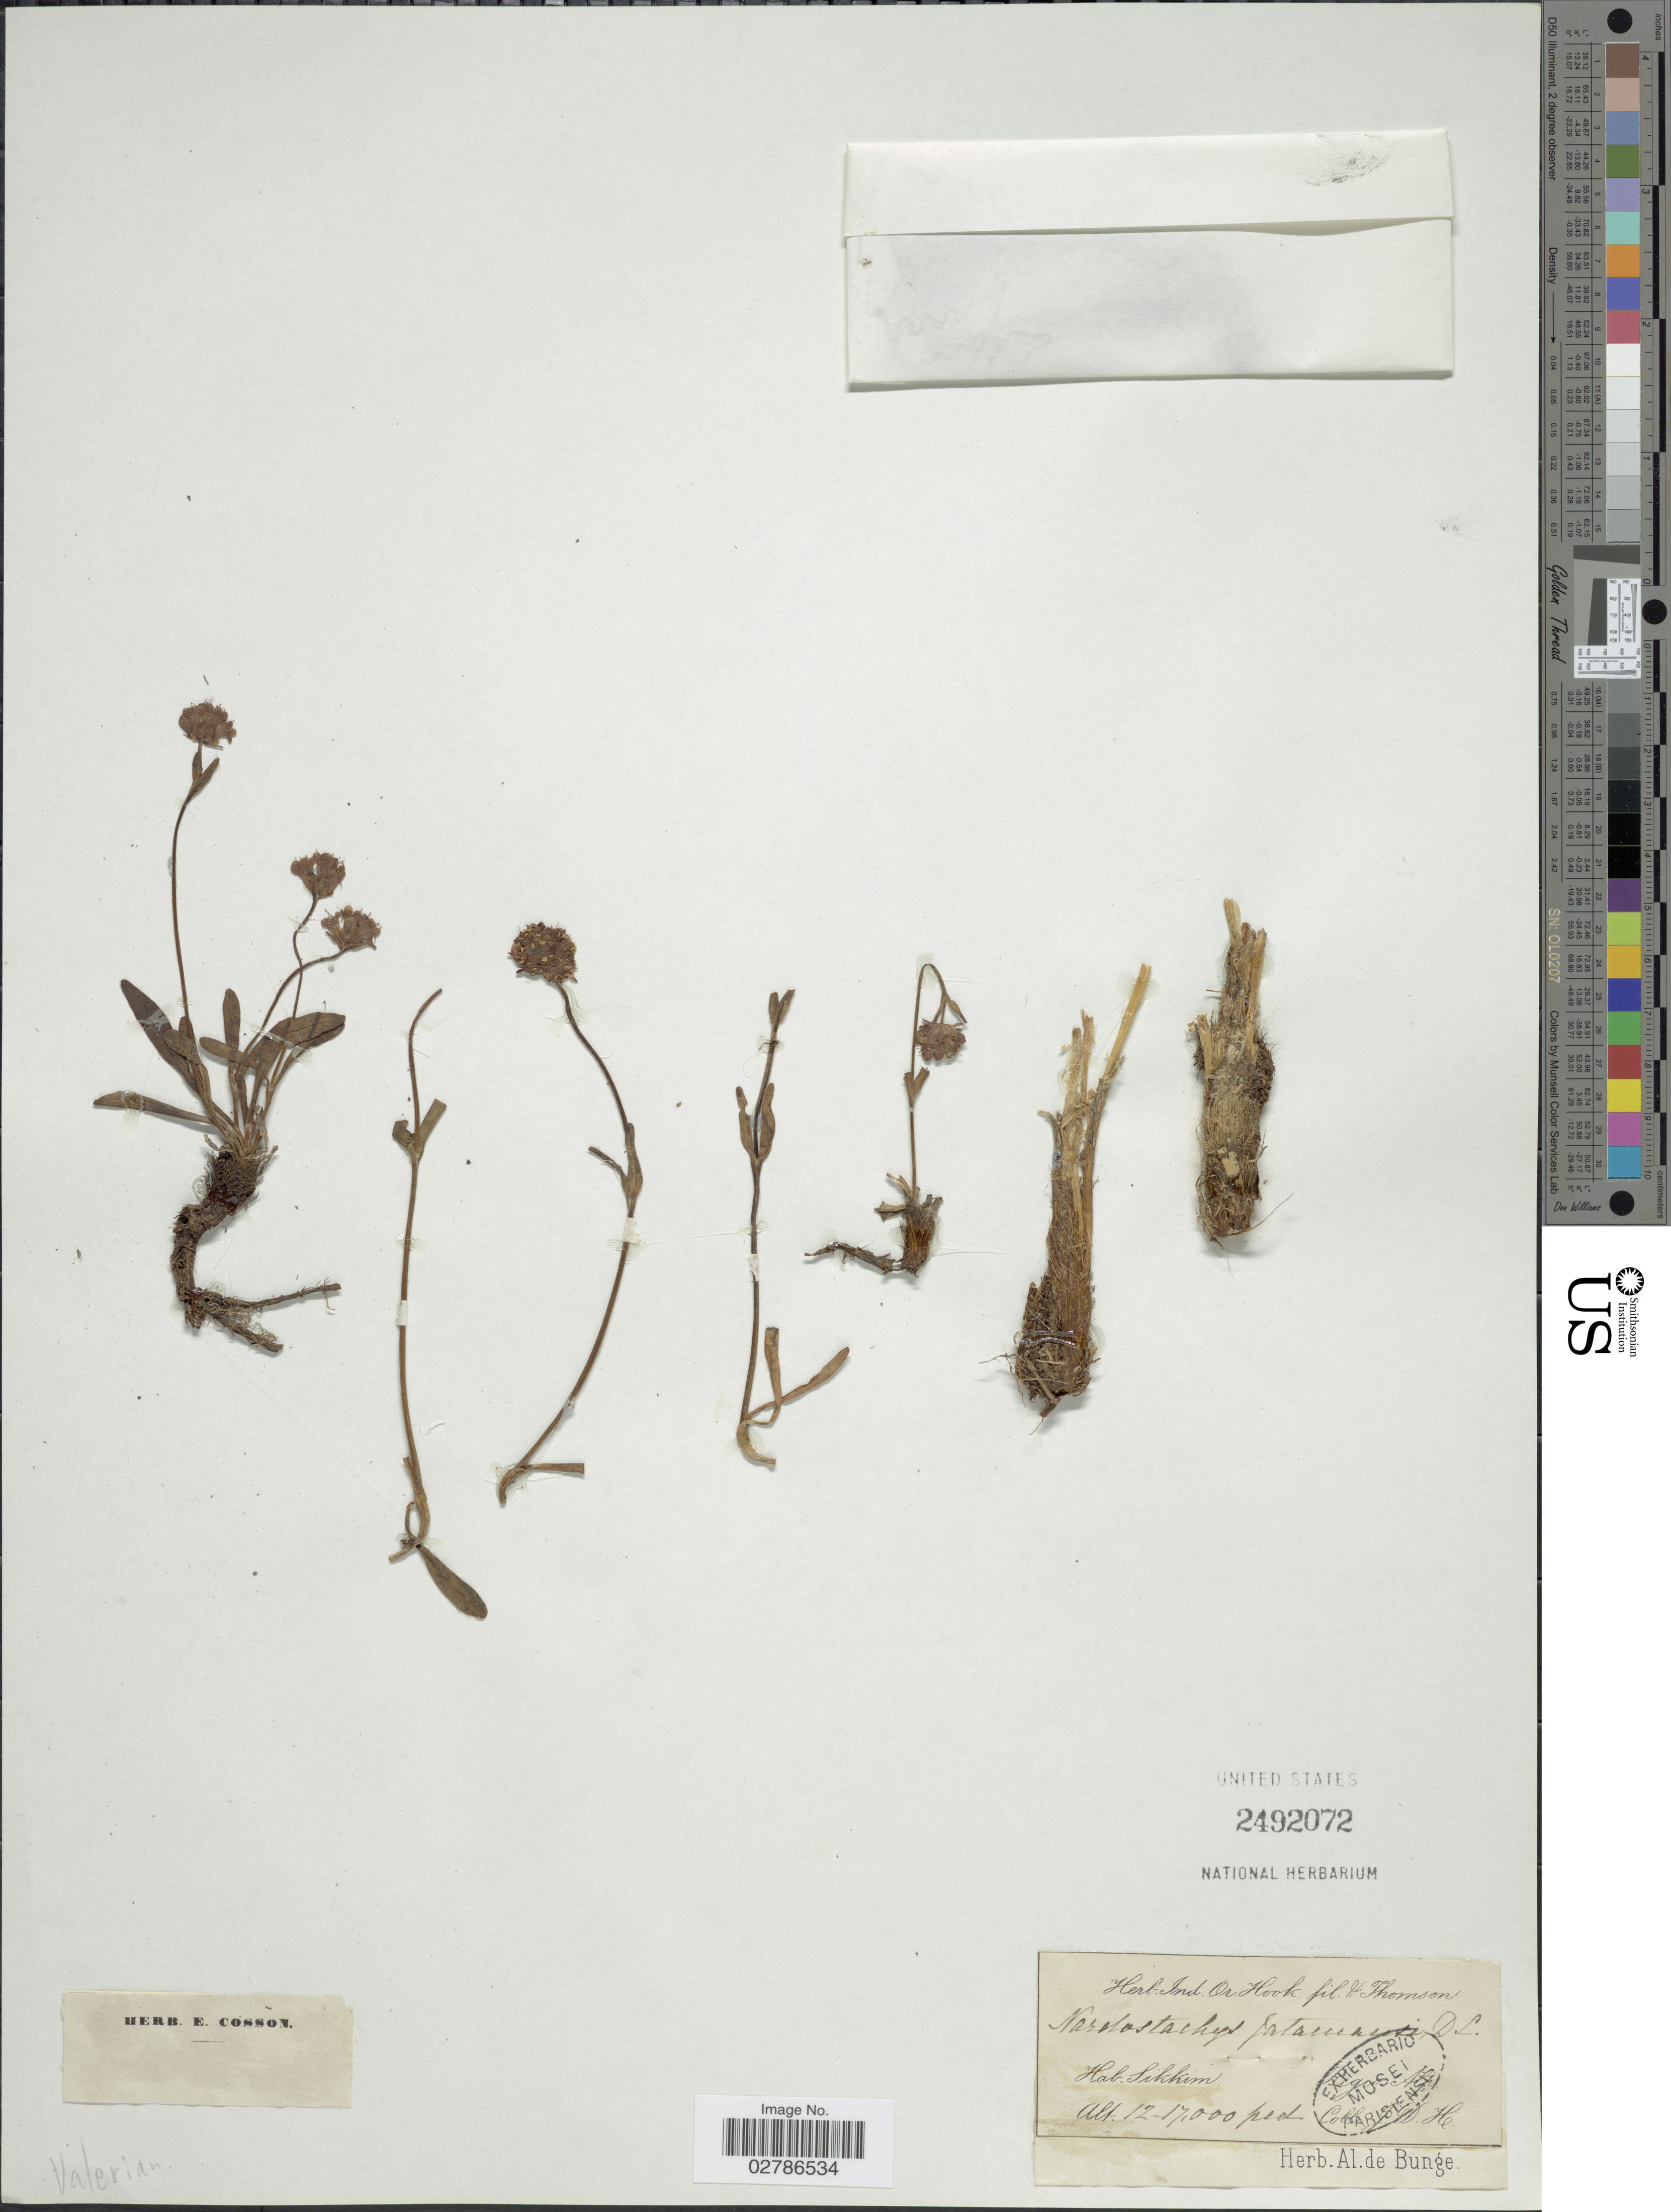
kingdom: Plantae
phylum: Tracheophyta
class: Magnoliopsida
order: Dipsacales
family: Caprifoliaceae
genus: Nardostachys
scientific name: Nardostachys jatamansi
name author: (D. Don) DC.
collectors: J. D. Hooker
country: India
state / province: Sikkim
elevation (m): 3658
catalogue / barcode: US 2492072